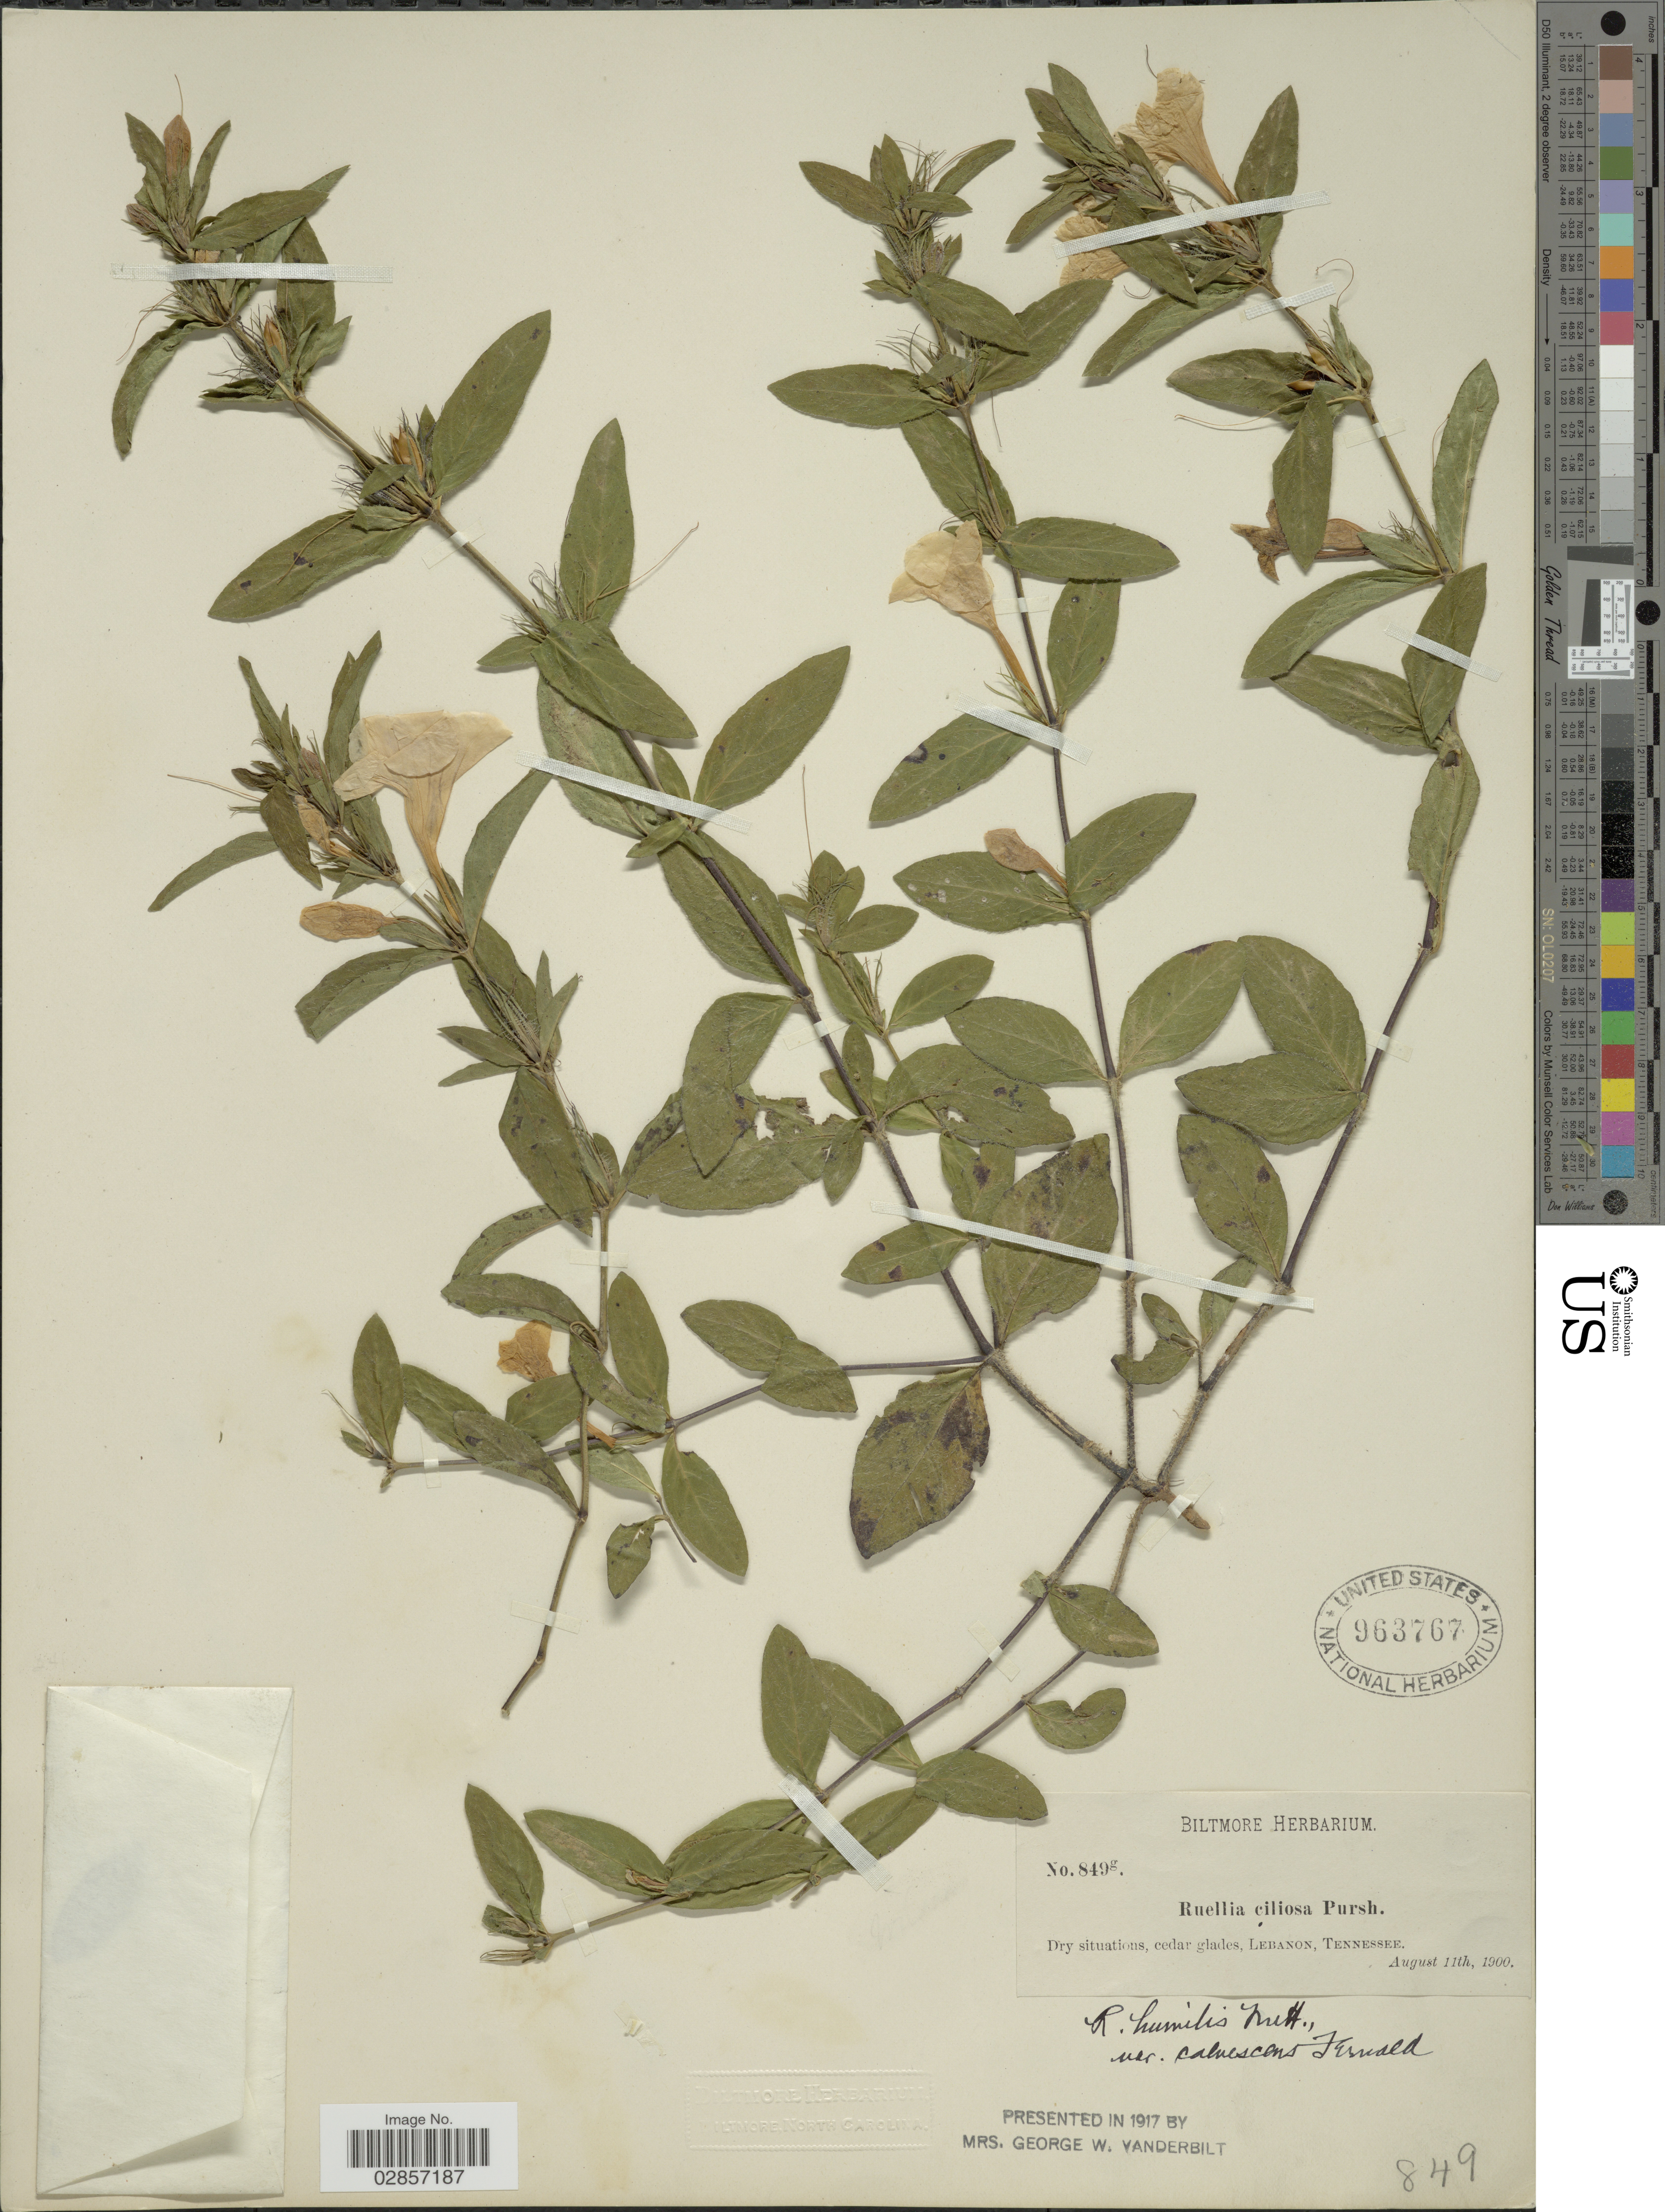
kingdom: Plantae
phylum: Tracheophyta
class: Magnoliopsida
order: Lamiales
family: Acanthaceae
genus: Ruellia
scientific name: Ruellia humilis var. calvescens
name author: Fernald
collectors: ex herb. Biltmore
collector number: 849g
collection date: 1900-08-11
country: United States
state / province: Tennessee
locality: Dry situations, cedar glades, Lebanon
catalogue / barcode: US 963767